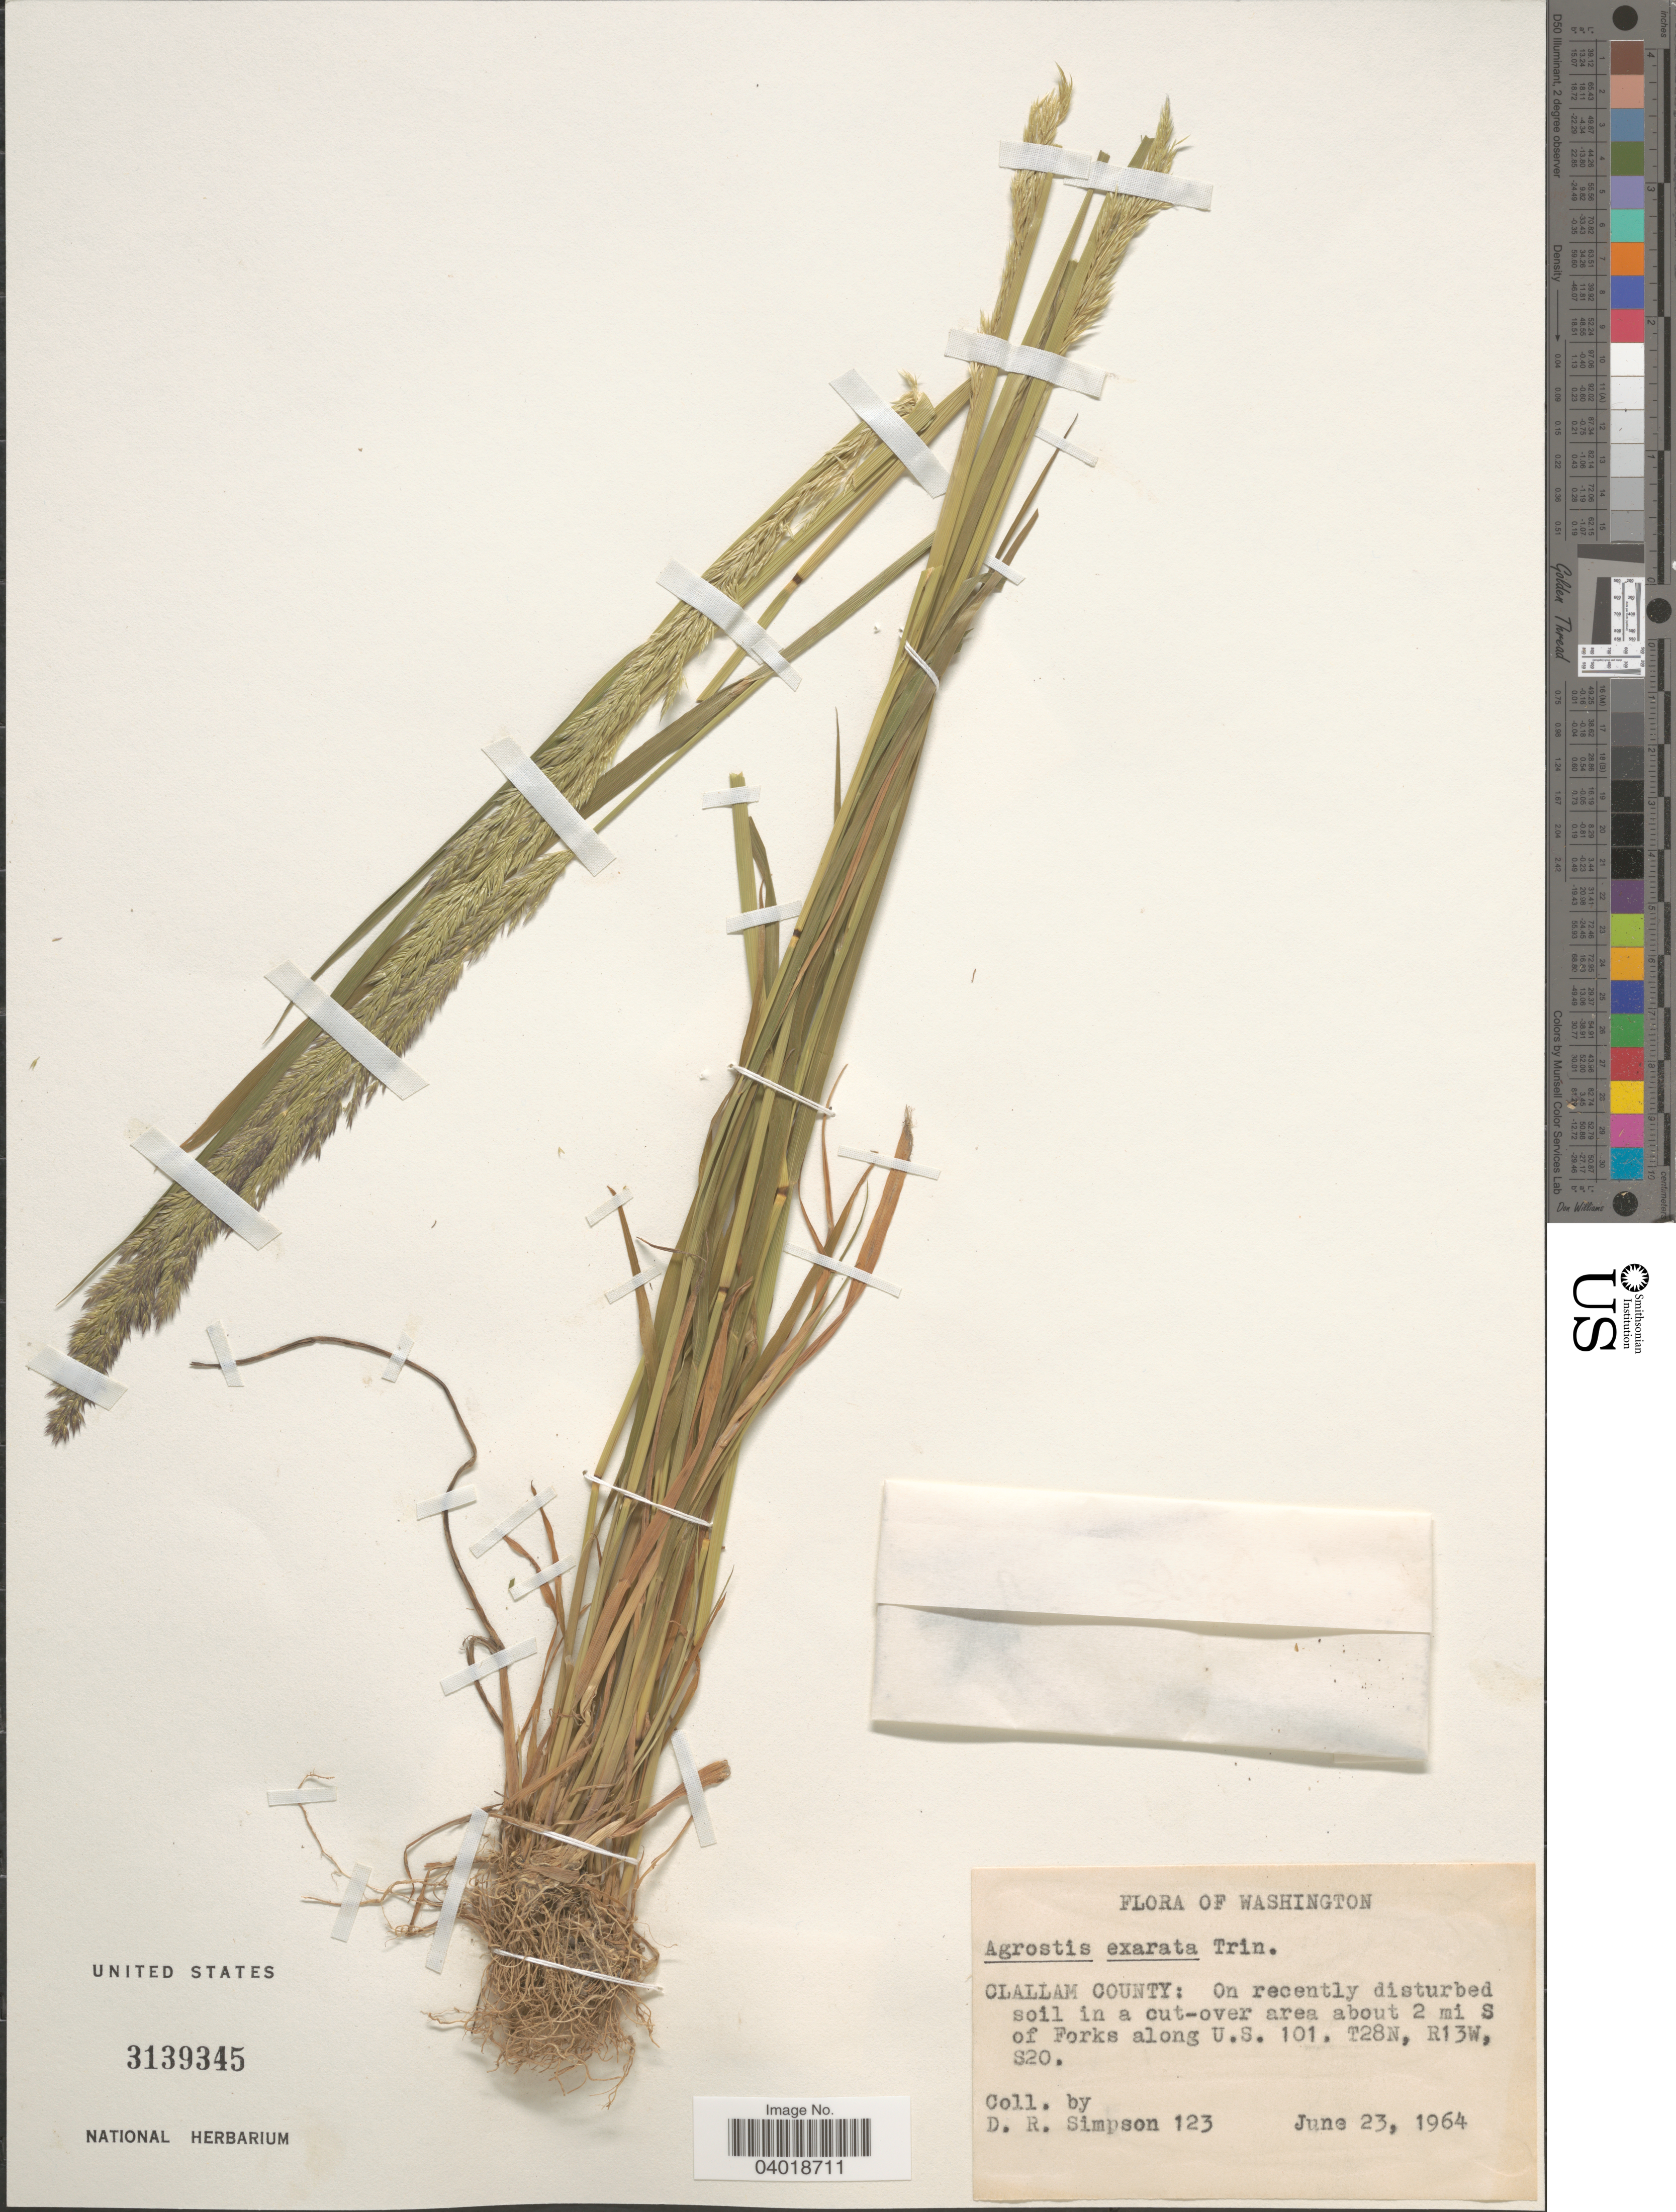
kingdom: Plantae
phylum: Tracheophyta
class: Liliopsida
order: Poales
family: Poaceae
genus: Agrostis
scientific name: Agrostis exarata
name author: Trin.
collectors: D. R. Simpson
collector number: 123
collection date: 1964-06-23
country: United States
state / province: Washington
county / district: Clallam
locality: Clallam County: On recently disturbed soil in a cut-over area about 2 mi S of Forks along U.S. 101. T28N, R13W, S20.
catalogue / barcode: US 3139345